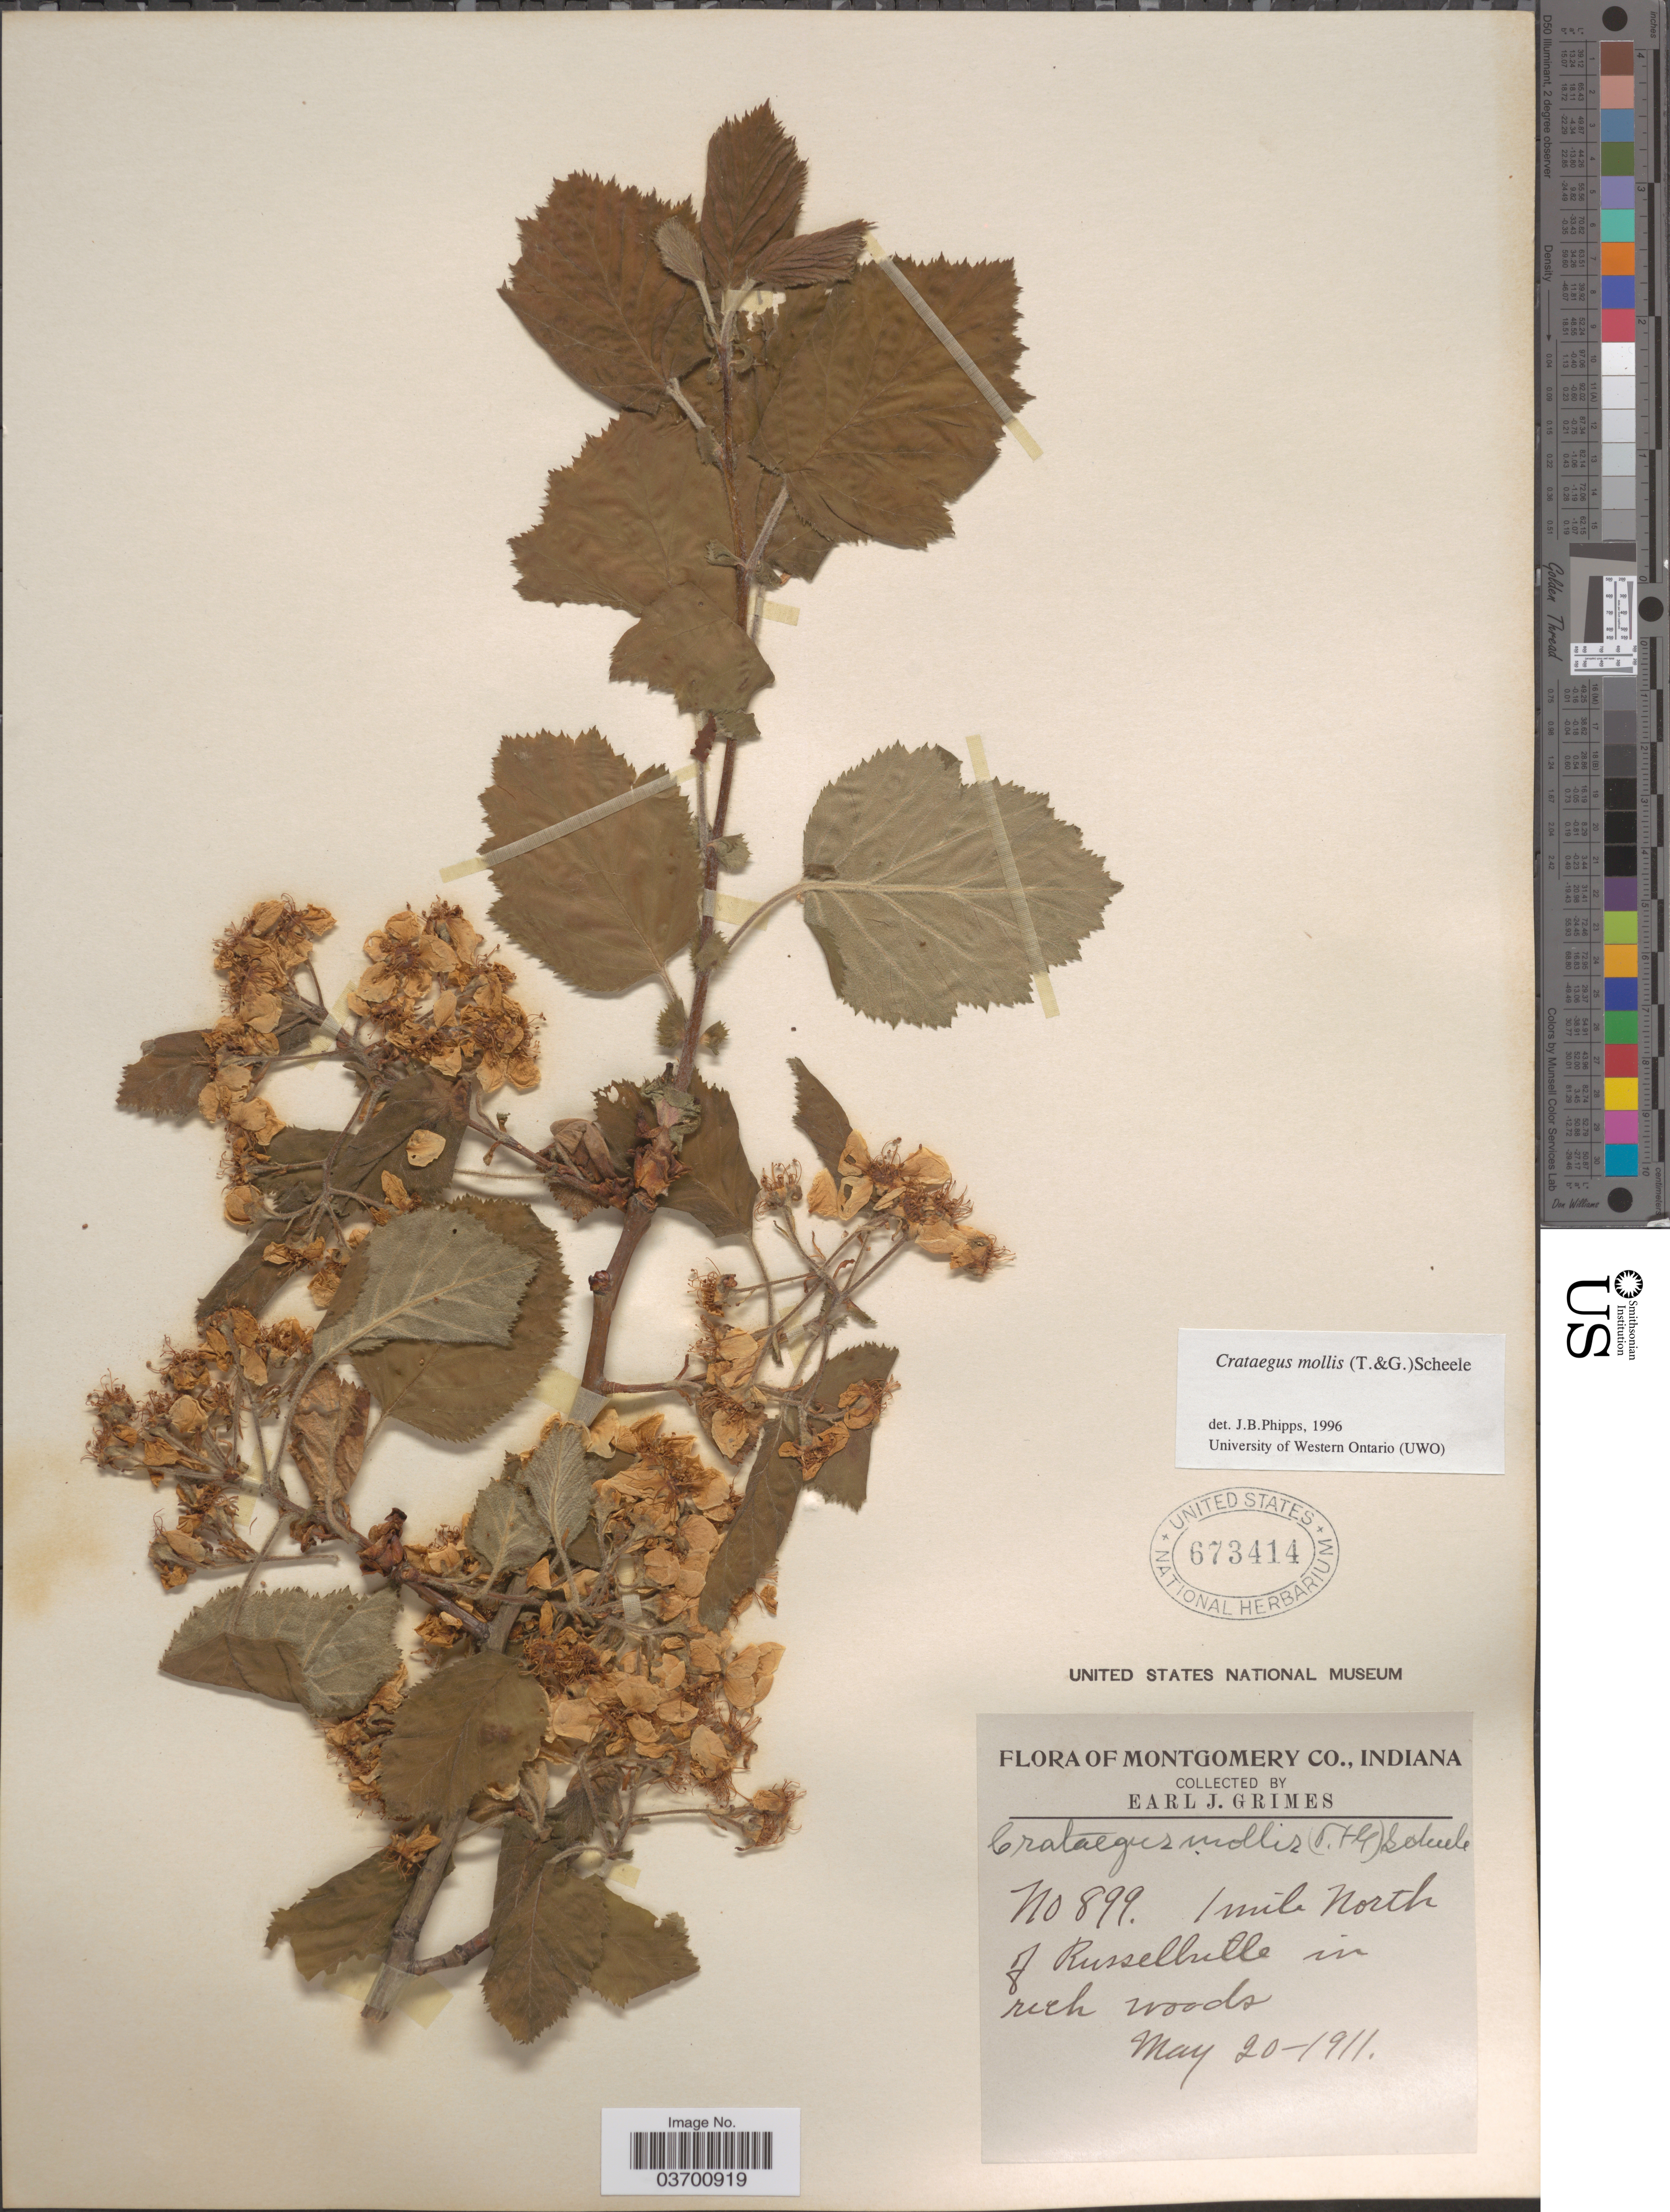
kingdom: Plantae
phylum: Tracheophyta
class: Magnoliopsida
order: Rosales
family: Rosaceae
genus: Crataegus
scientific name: Crataegus mollis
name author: (Torr. & A. Gray) Scheele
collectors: E. J. Grimes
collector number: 899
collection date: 1911-05-20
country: United States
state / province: Indiana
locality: Montgomery Co. 1 mile North of Russellville in rich woods.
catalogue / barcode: US 673414